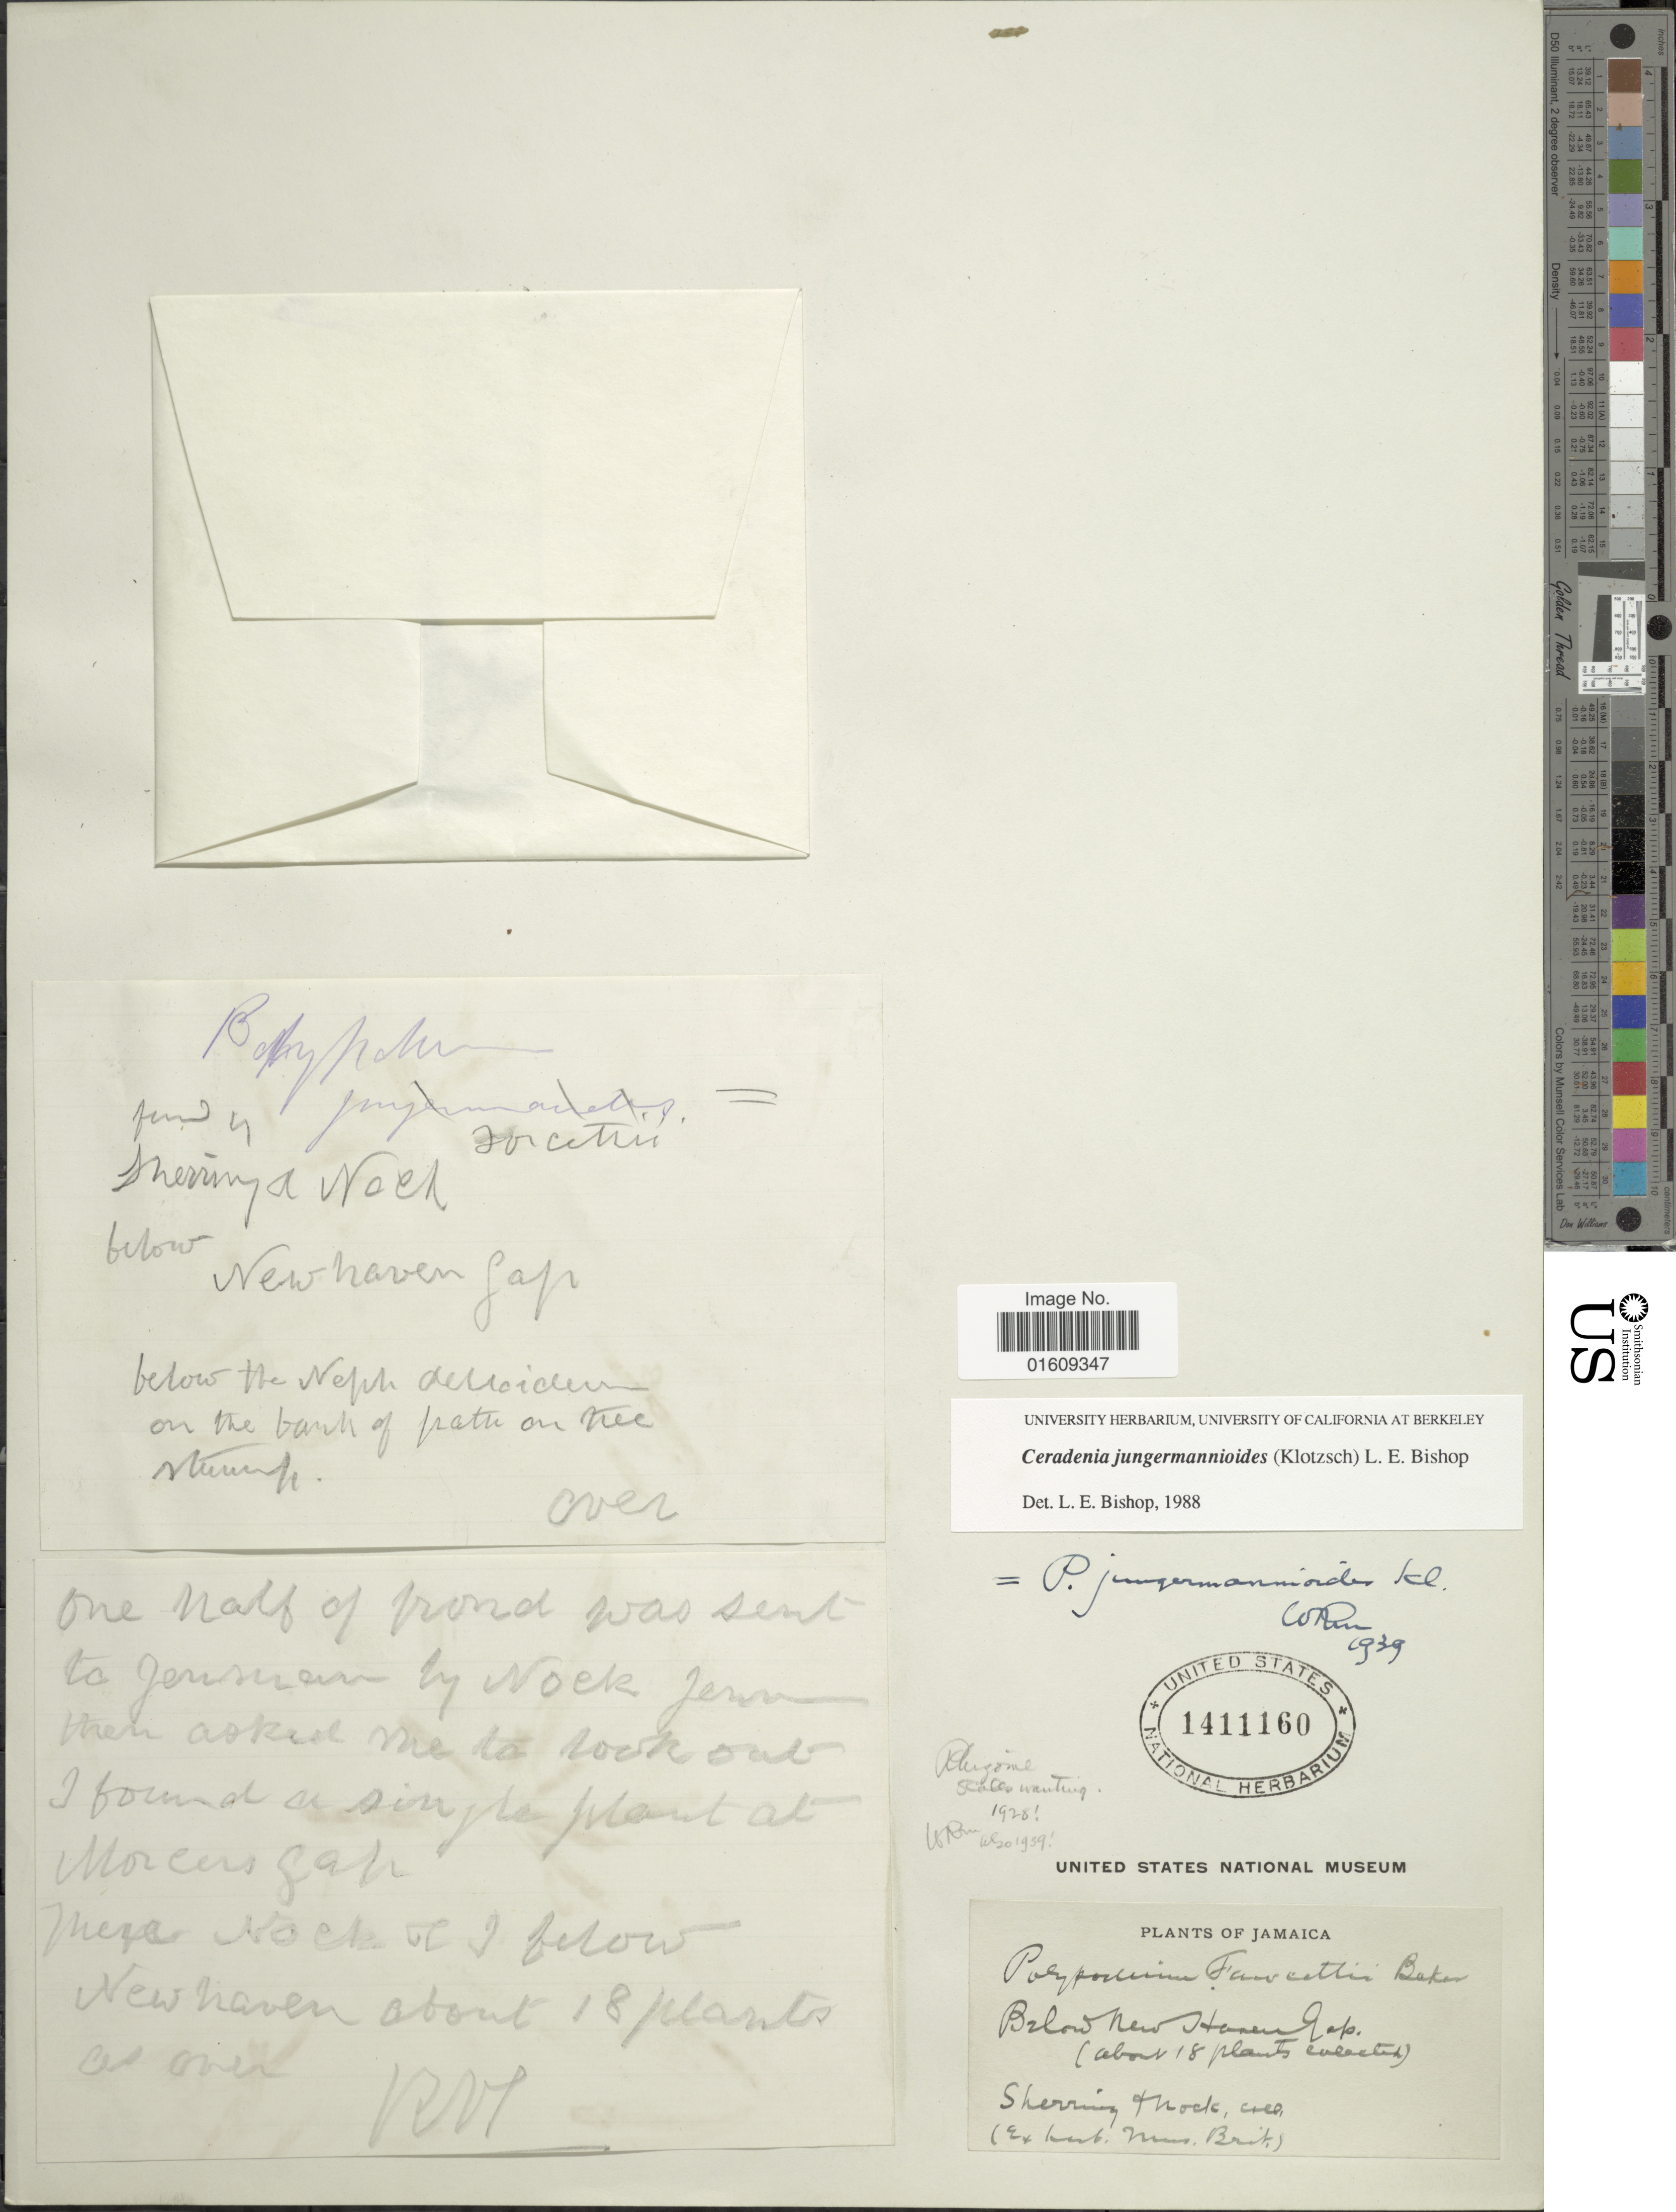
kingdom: Plantae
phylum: Tracheophyta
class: Polypodiopsida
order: Polypodiales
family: Polypodiaceae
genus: Ceradenia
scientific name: Ceradenia jungermannioides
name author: (Klotzsch) L.E. Bishop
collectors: Sherring & Collector illegible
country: Jamaica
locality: Jamaica, Below New Haven Gap.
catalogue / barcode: US 1411160